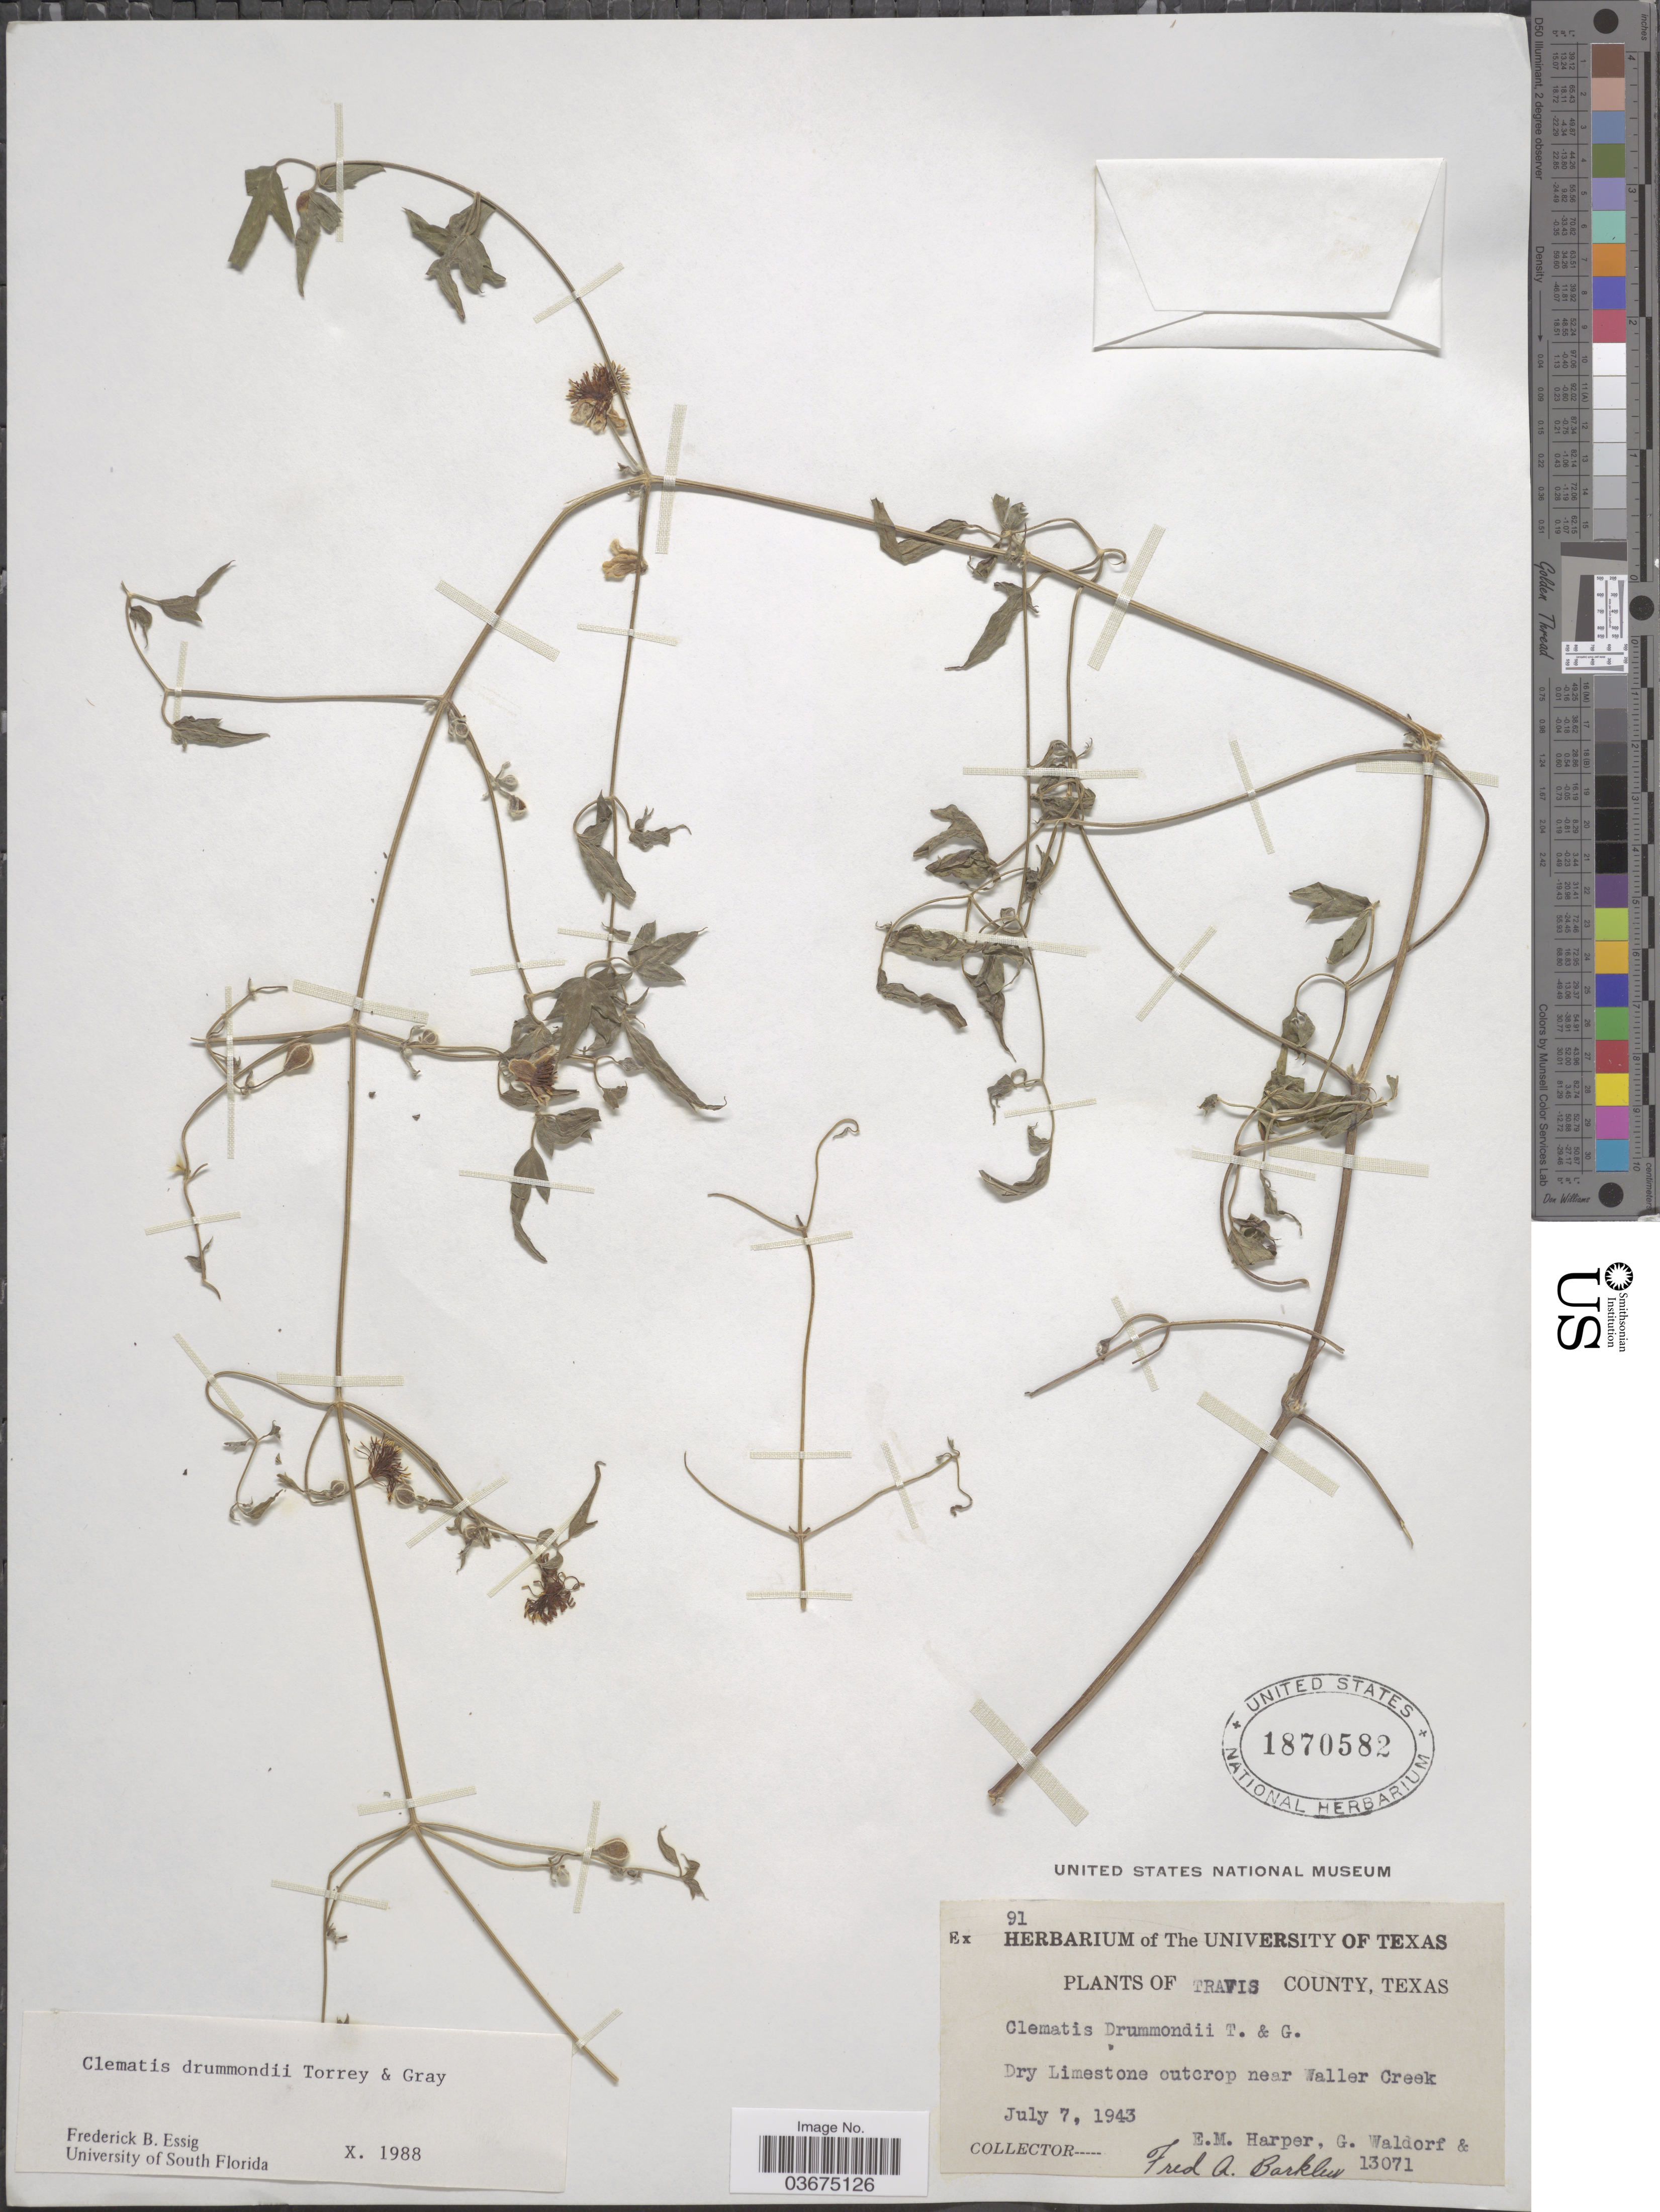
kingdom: Plantae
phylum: Tracheophyta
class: Magnoliopsida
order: Ranunculales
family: Ranunculaceae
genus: Clematis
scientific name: Clematis drummondii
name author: Torr. & A. Gray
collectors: E. M. Harper, G. Waldorf & F. A. Barkley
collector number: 13071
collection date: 1943-07-07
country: United States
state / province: Texas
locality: Travis County. Dry Limestone outcrop near Waller Creek.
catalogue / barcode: US 1870582